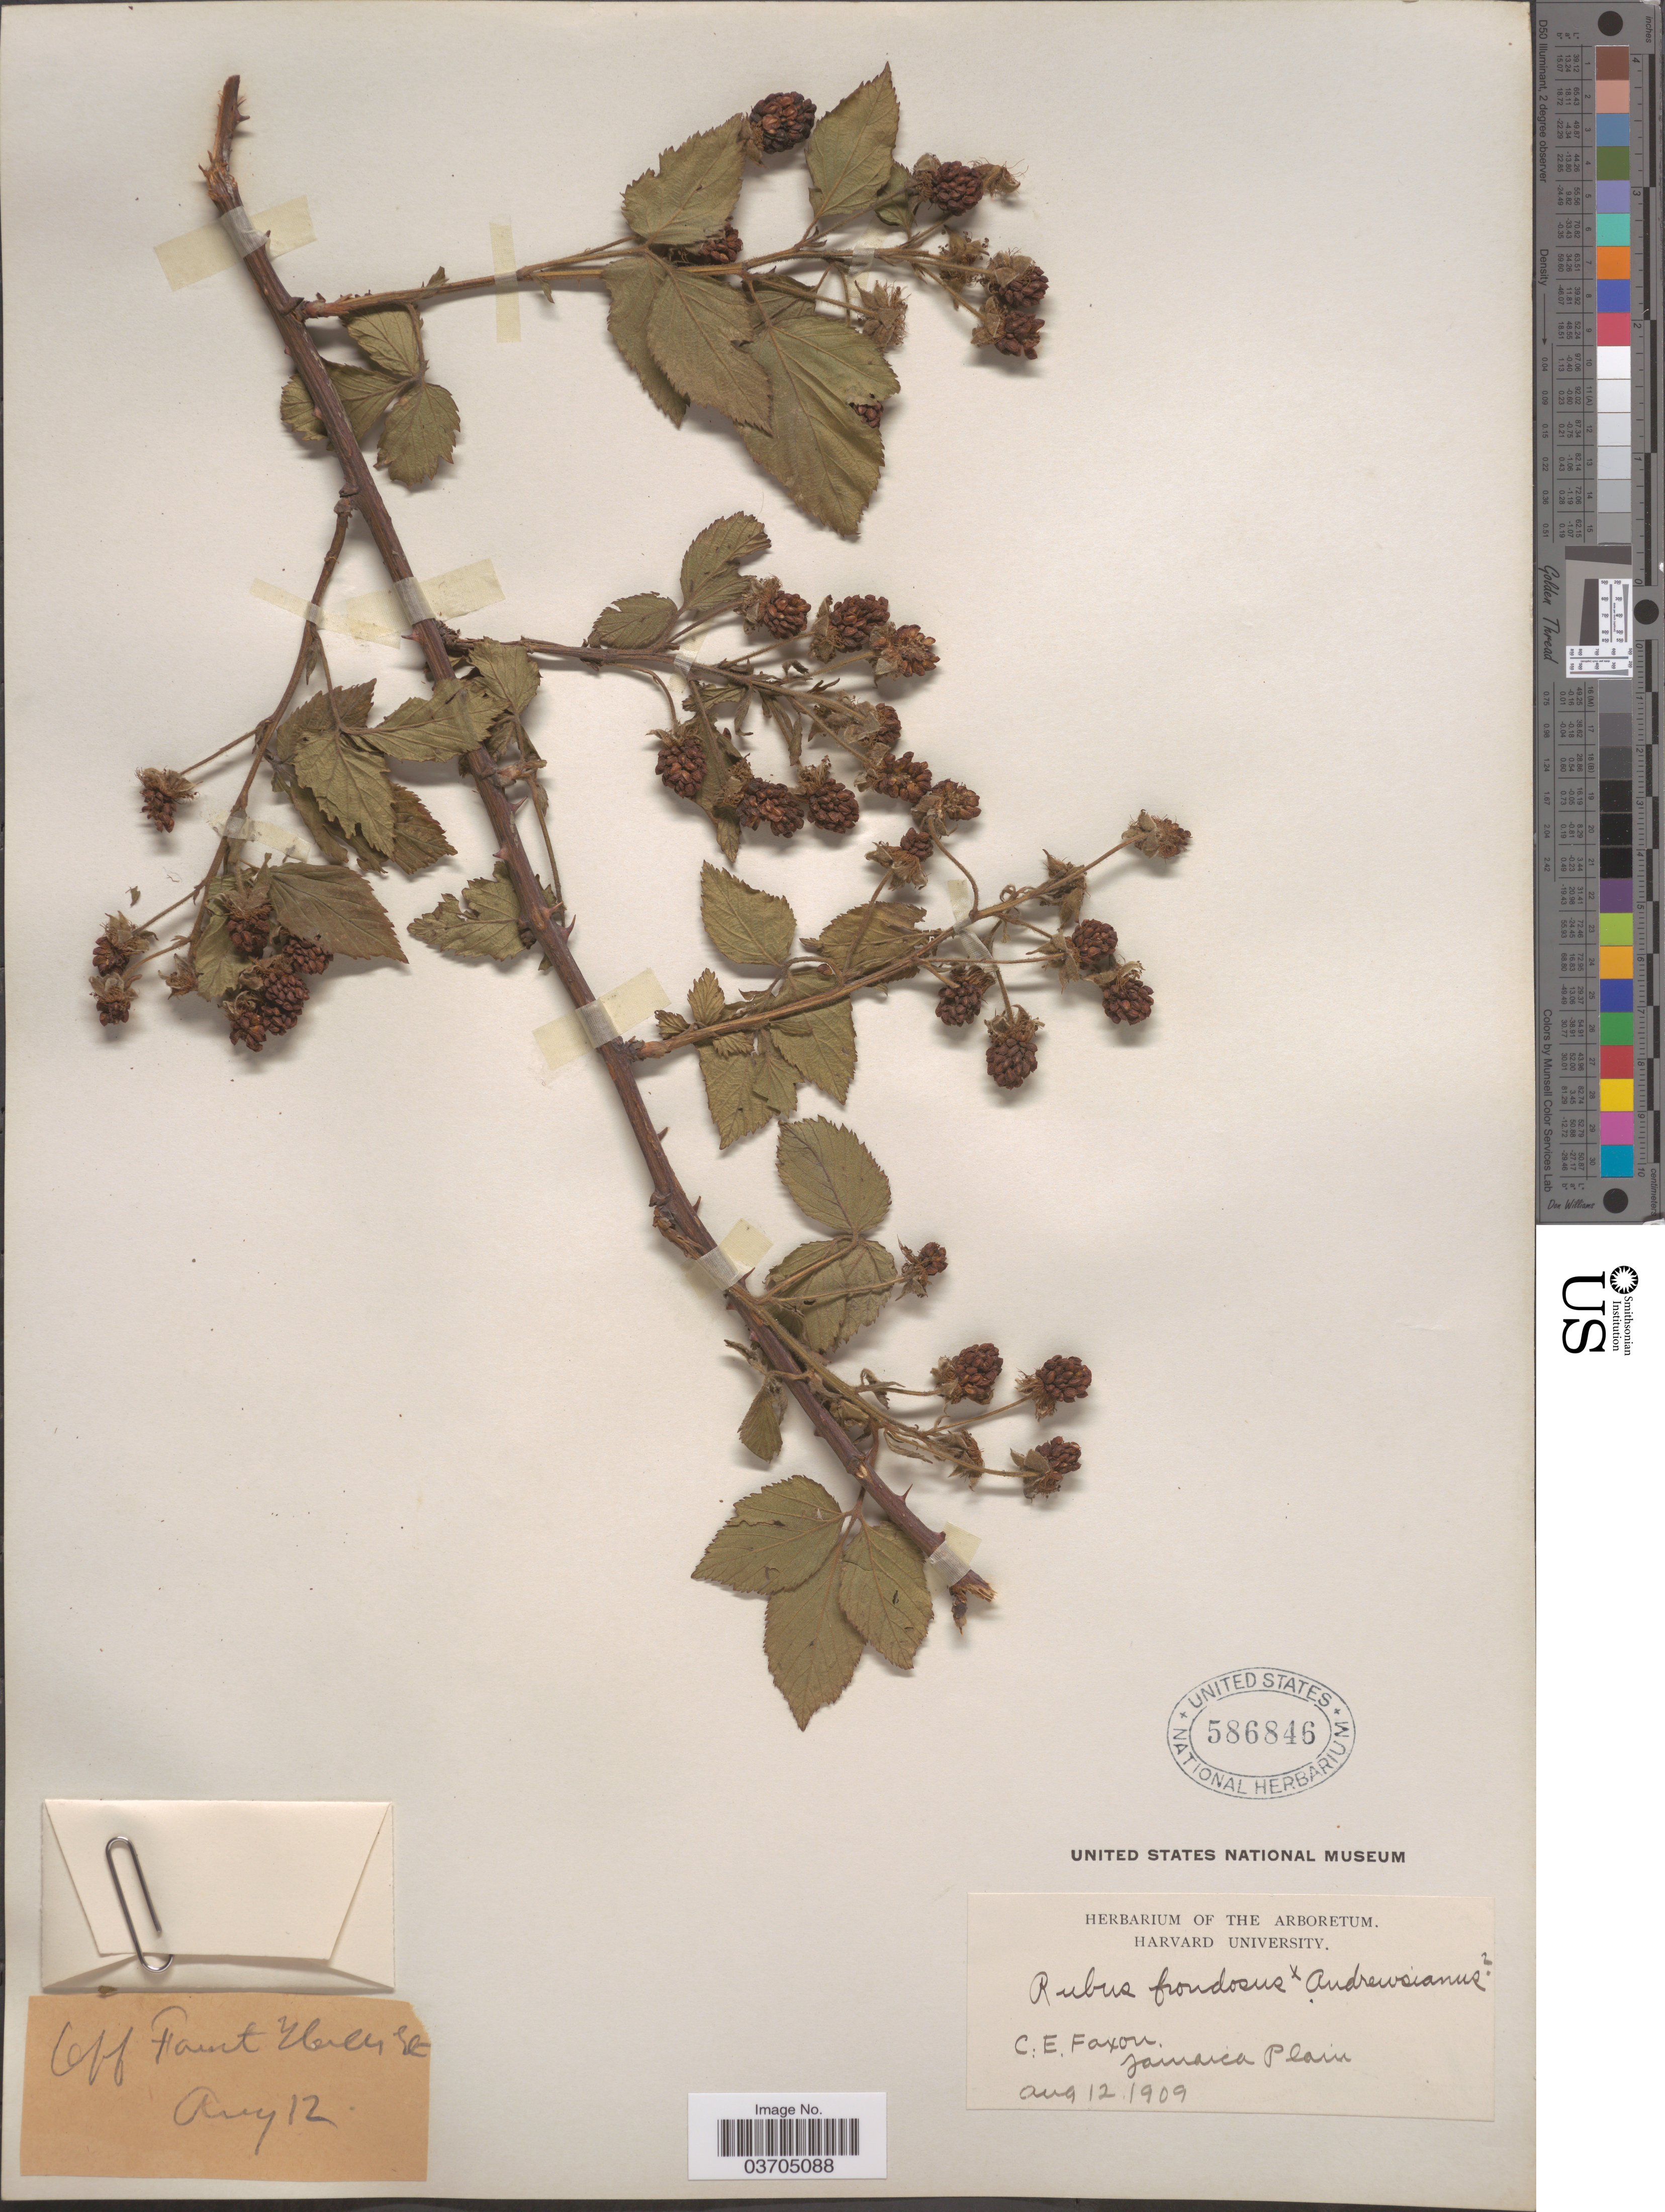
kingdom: Plantae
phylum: Tracheophyta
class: Magnoliopsida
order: Rosales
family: Rosaceae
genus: Rubus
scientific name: Rubus frondosus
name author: Bigelow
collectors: C. Faxon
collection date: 1909-08-12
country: United States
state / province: New York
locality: Jamaica Plain.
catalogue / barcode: US 586846